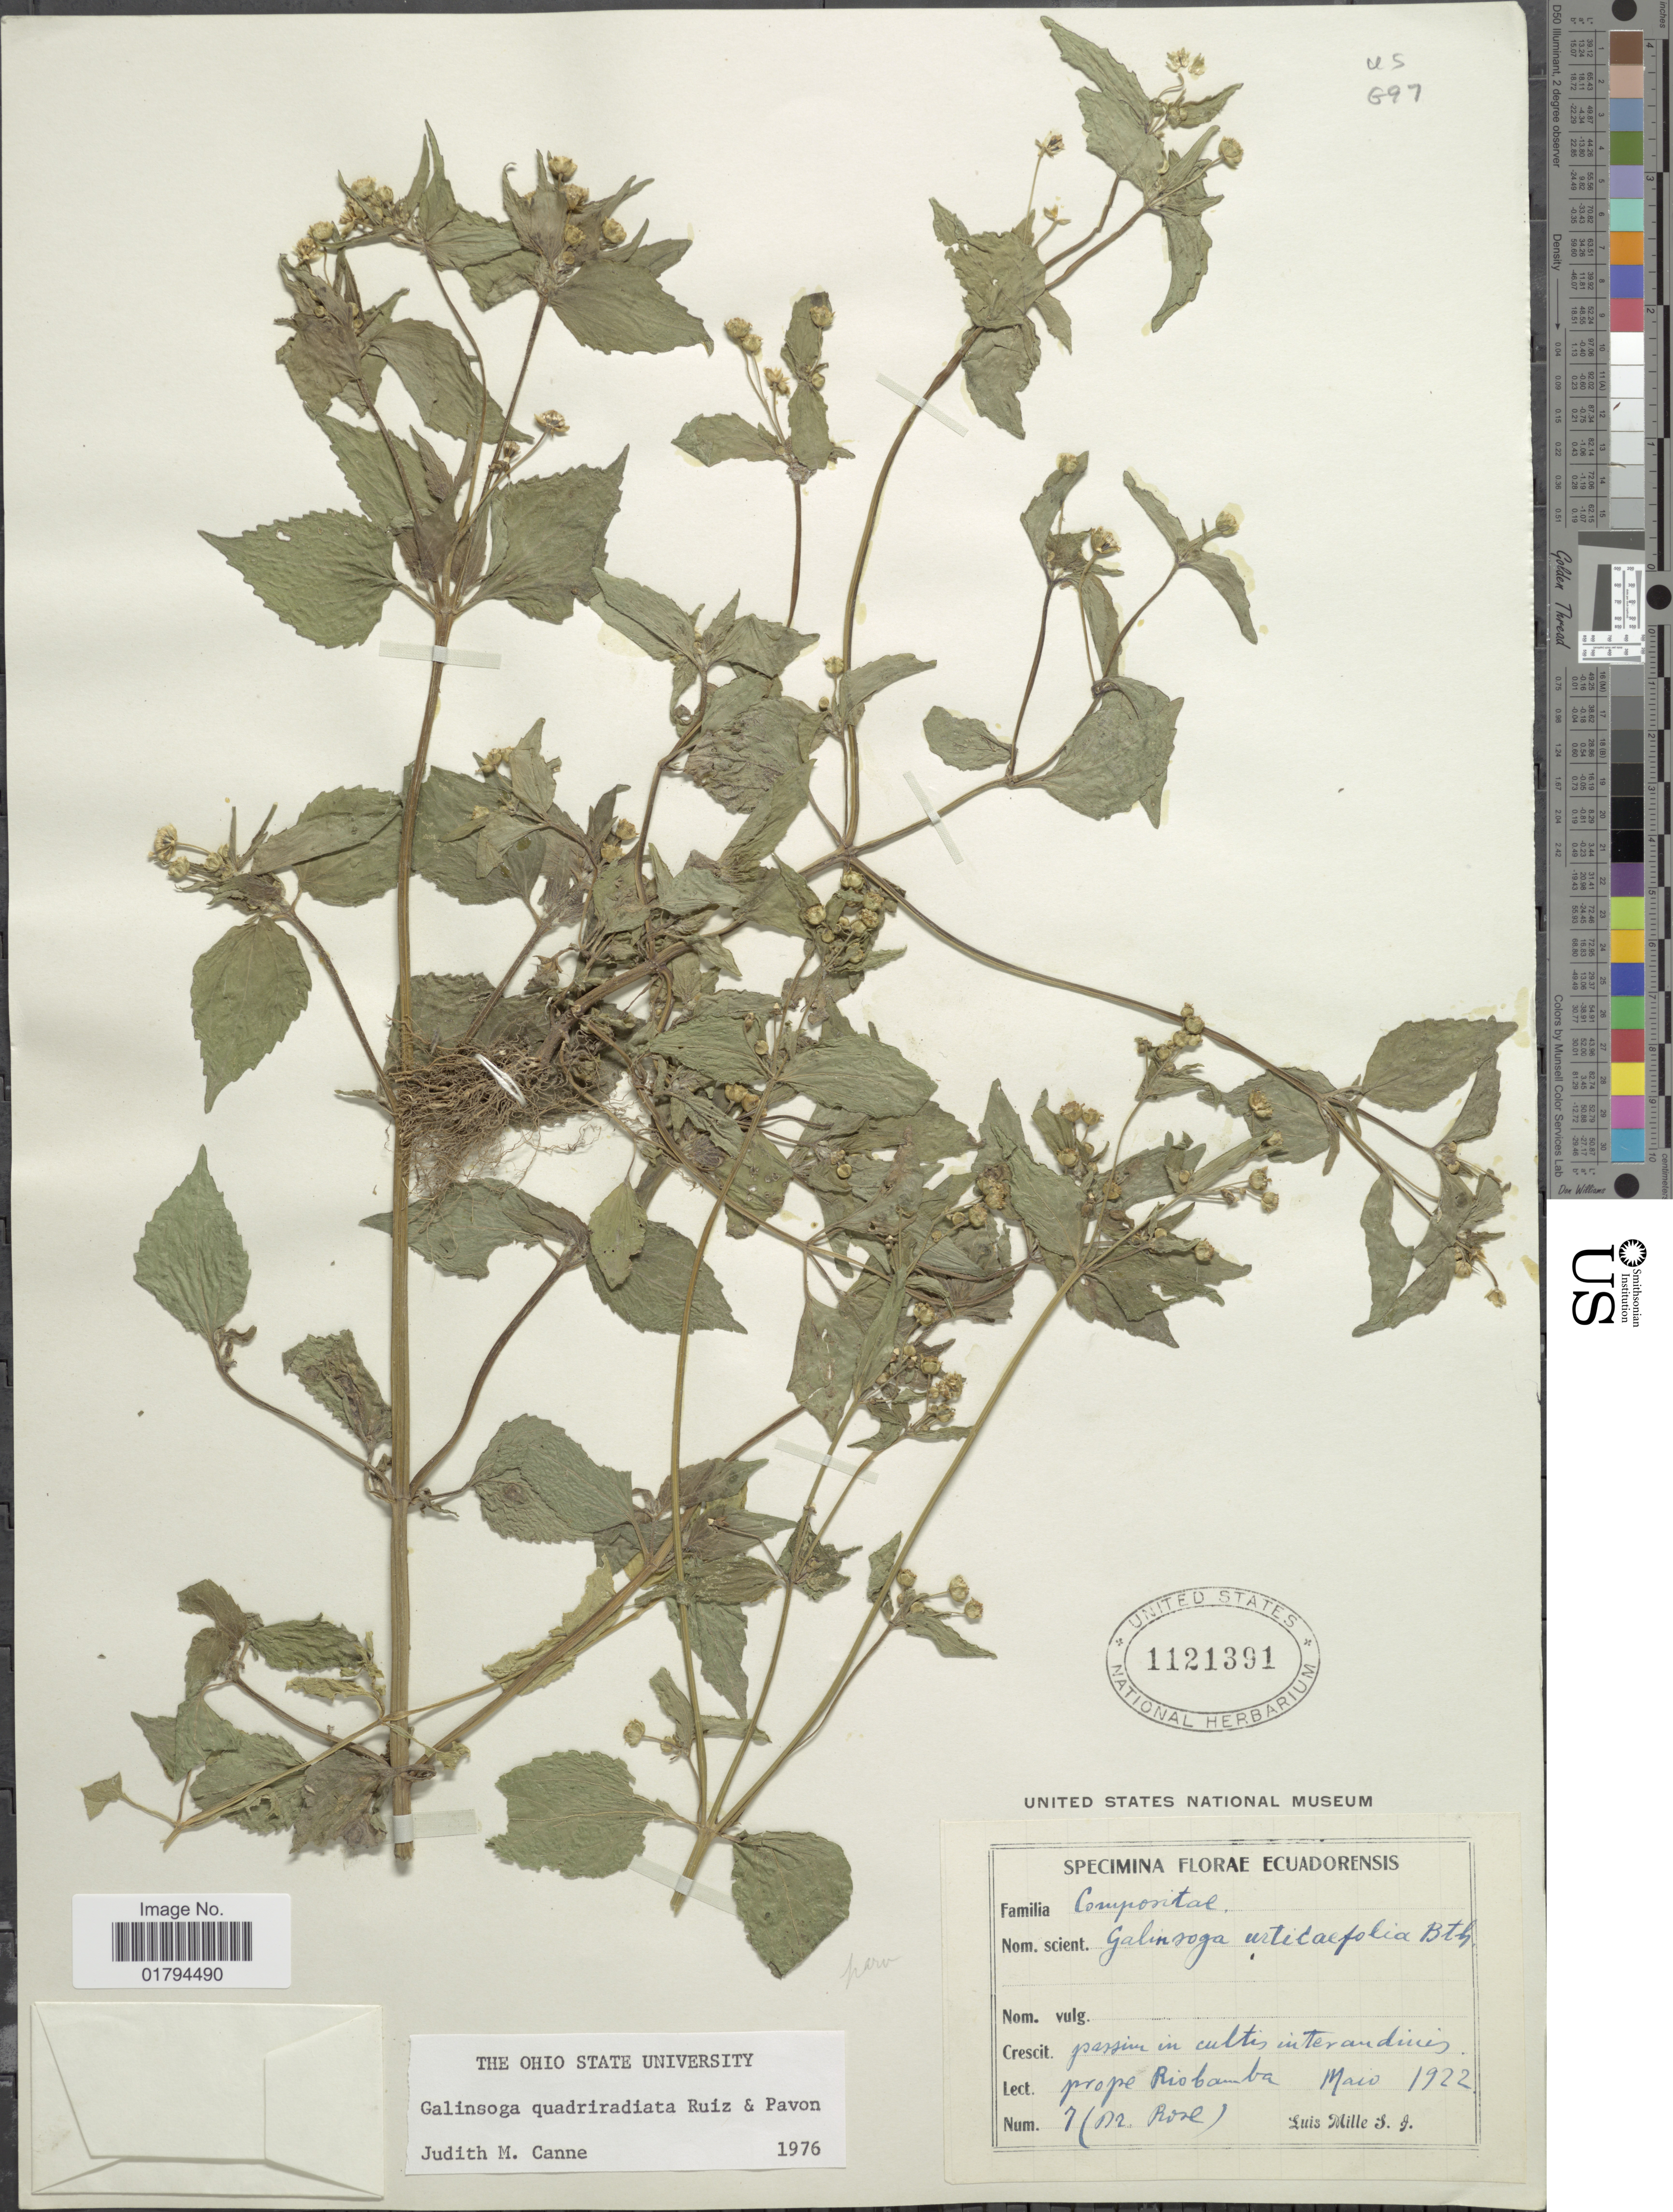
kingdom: Plantae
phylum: Tracheophyta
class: Magnoliopsida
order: Asterales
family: Asteraceae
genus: Galinsoga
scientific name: Galinsoga quadriradiata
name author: Ruiz & Pav.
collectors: L. Mille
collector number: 7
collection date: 1922-05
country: Ecuador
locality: Porpe Riobamba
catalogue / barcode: US 1121391